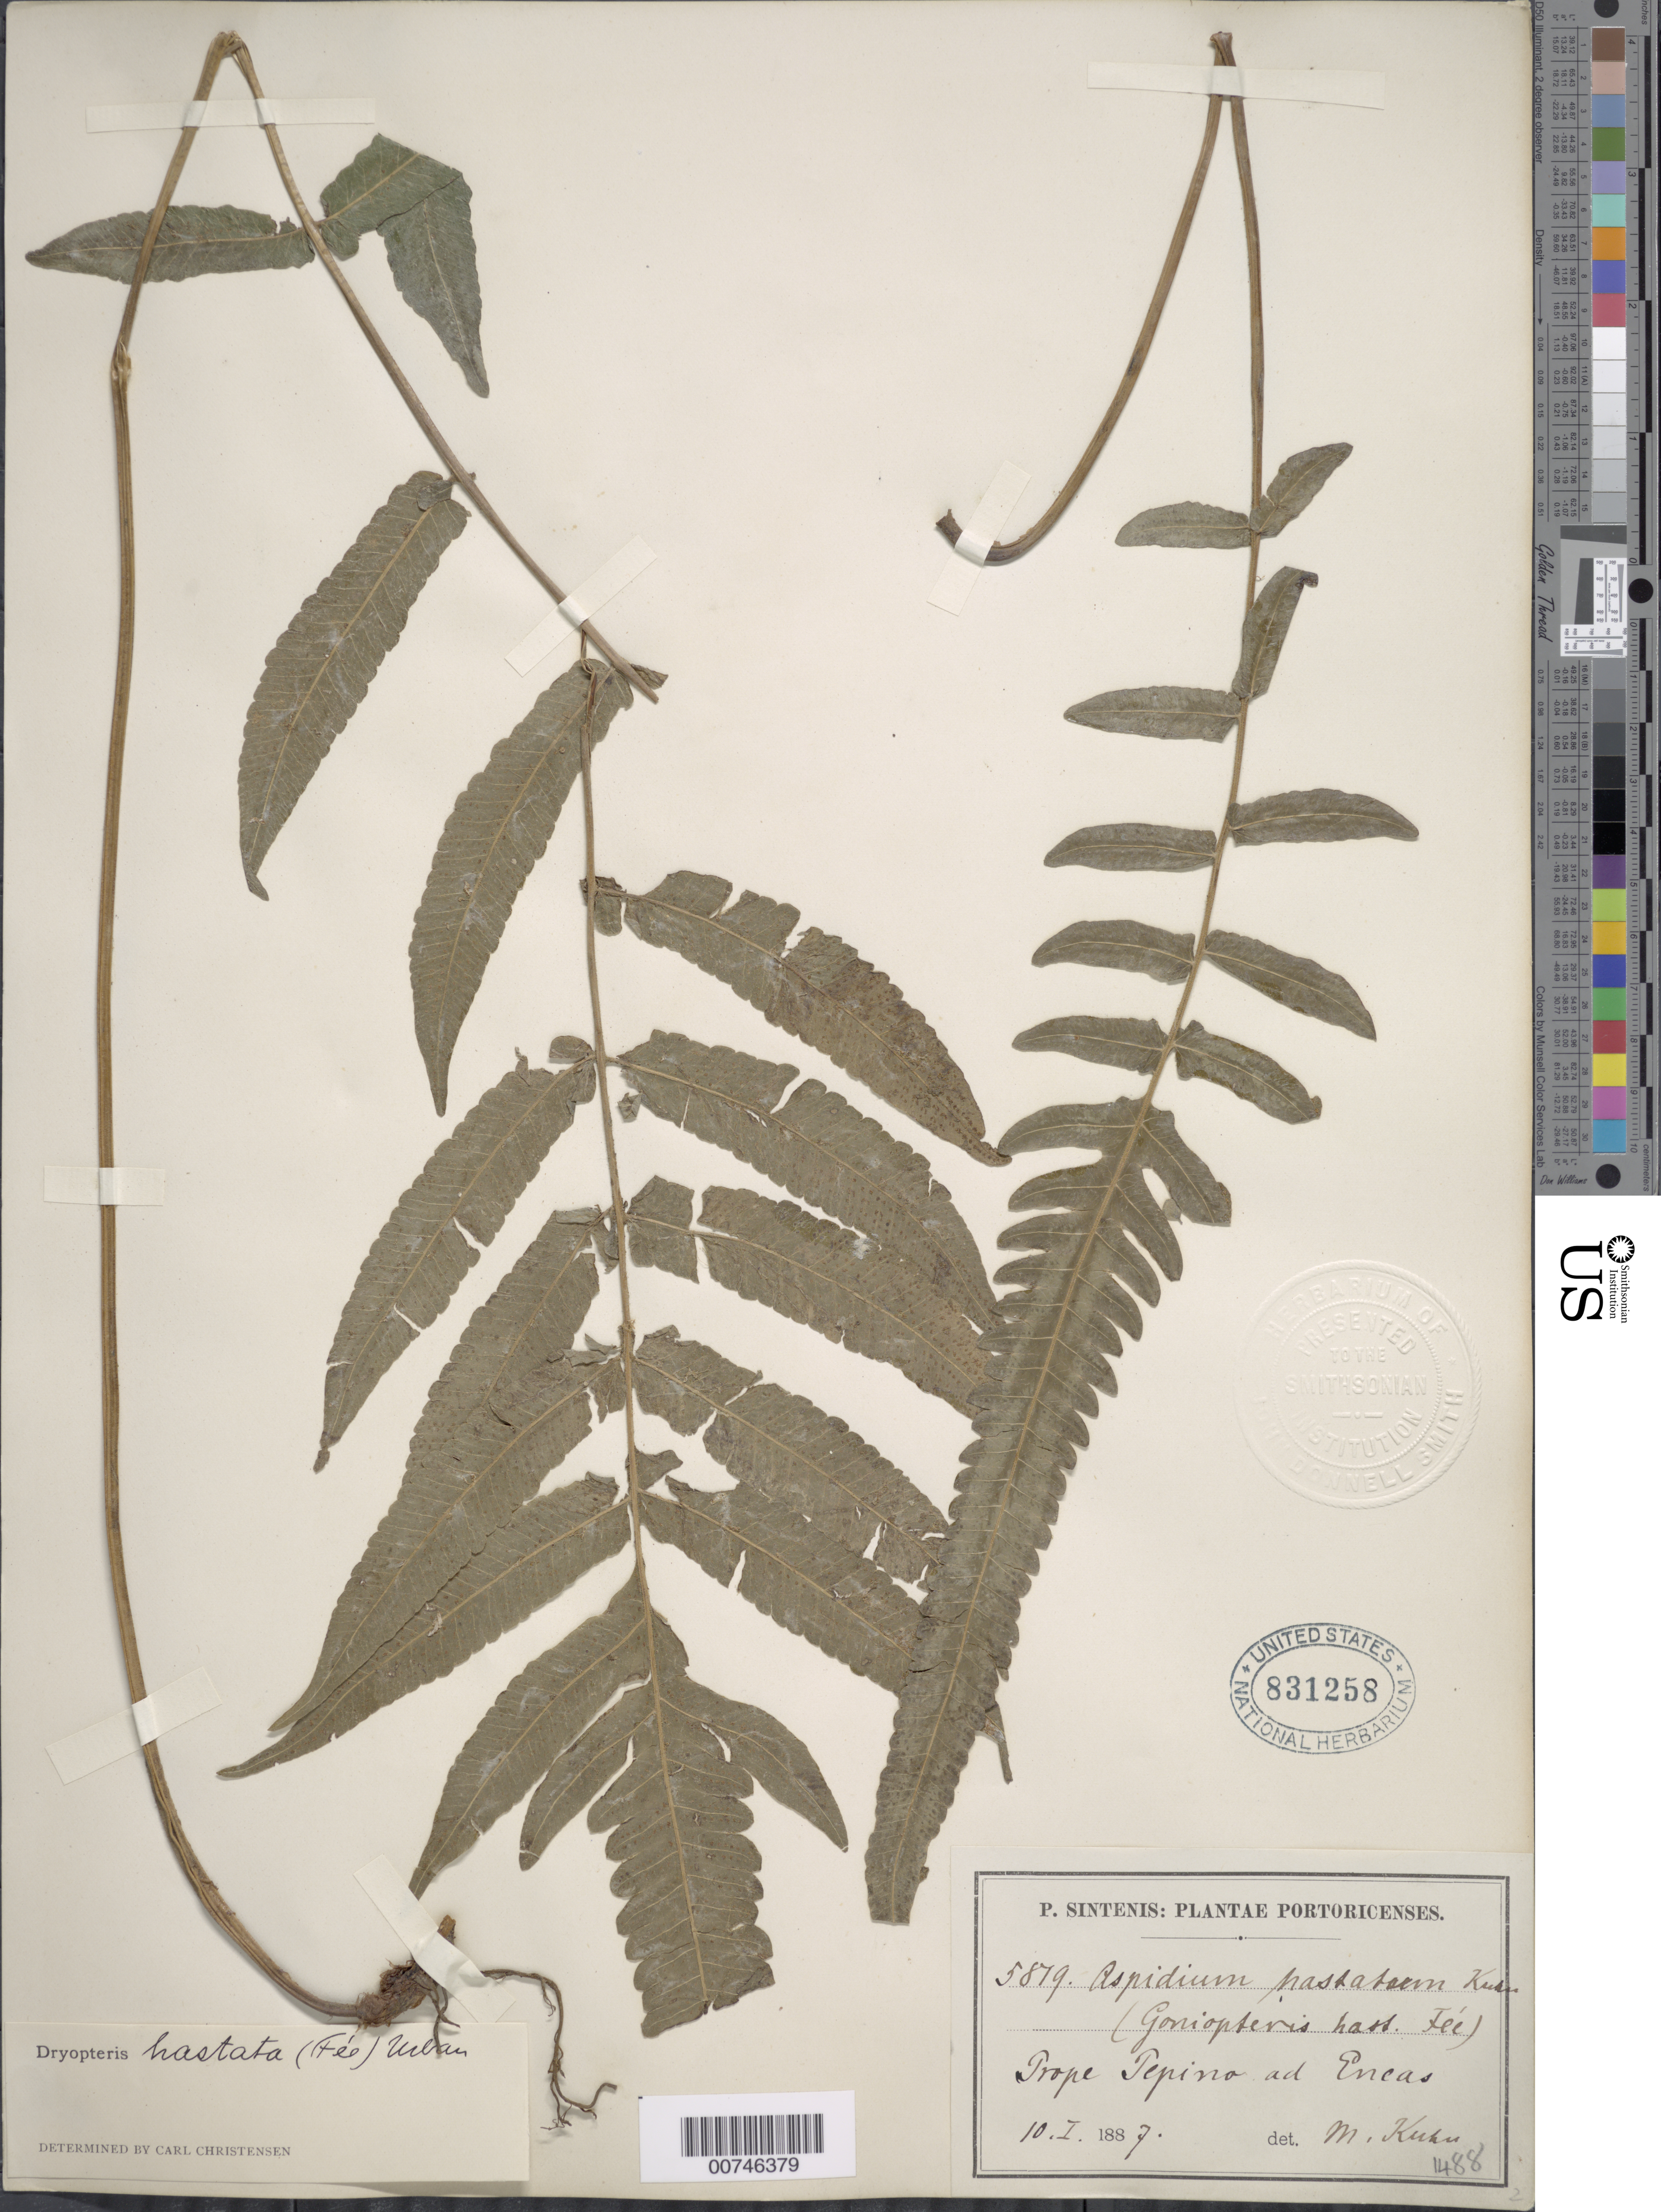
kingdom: Plantae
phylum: Tracheophyta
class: Polypodiopsida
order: Polypodiales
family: Thelypteridaceae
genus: Goniopteris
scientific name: Goniopteris hastata (Fée) comb. nov., ined 2015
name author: (Fée)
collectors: P. Sintenis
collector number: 5819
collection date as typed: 10 Jan 1887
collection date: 1887-01-10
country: Puerto Rico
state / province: San Sebastián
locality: Prope Pepino ad Eneas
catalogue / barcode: US 831258